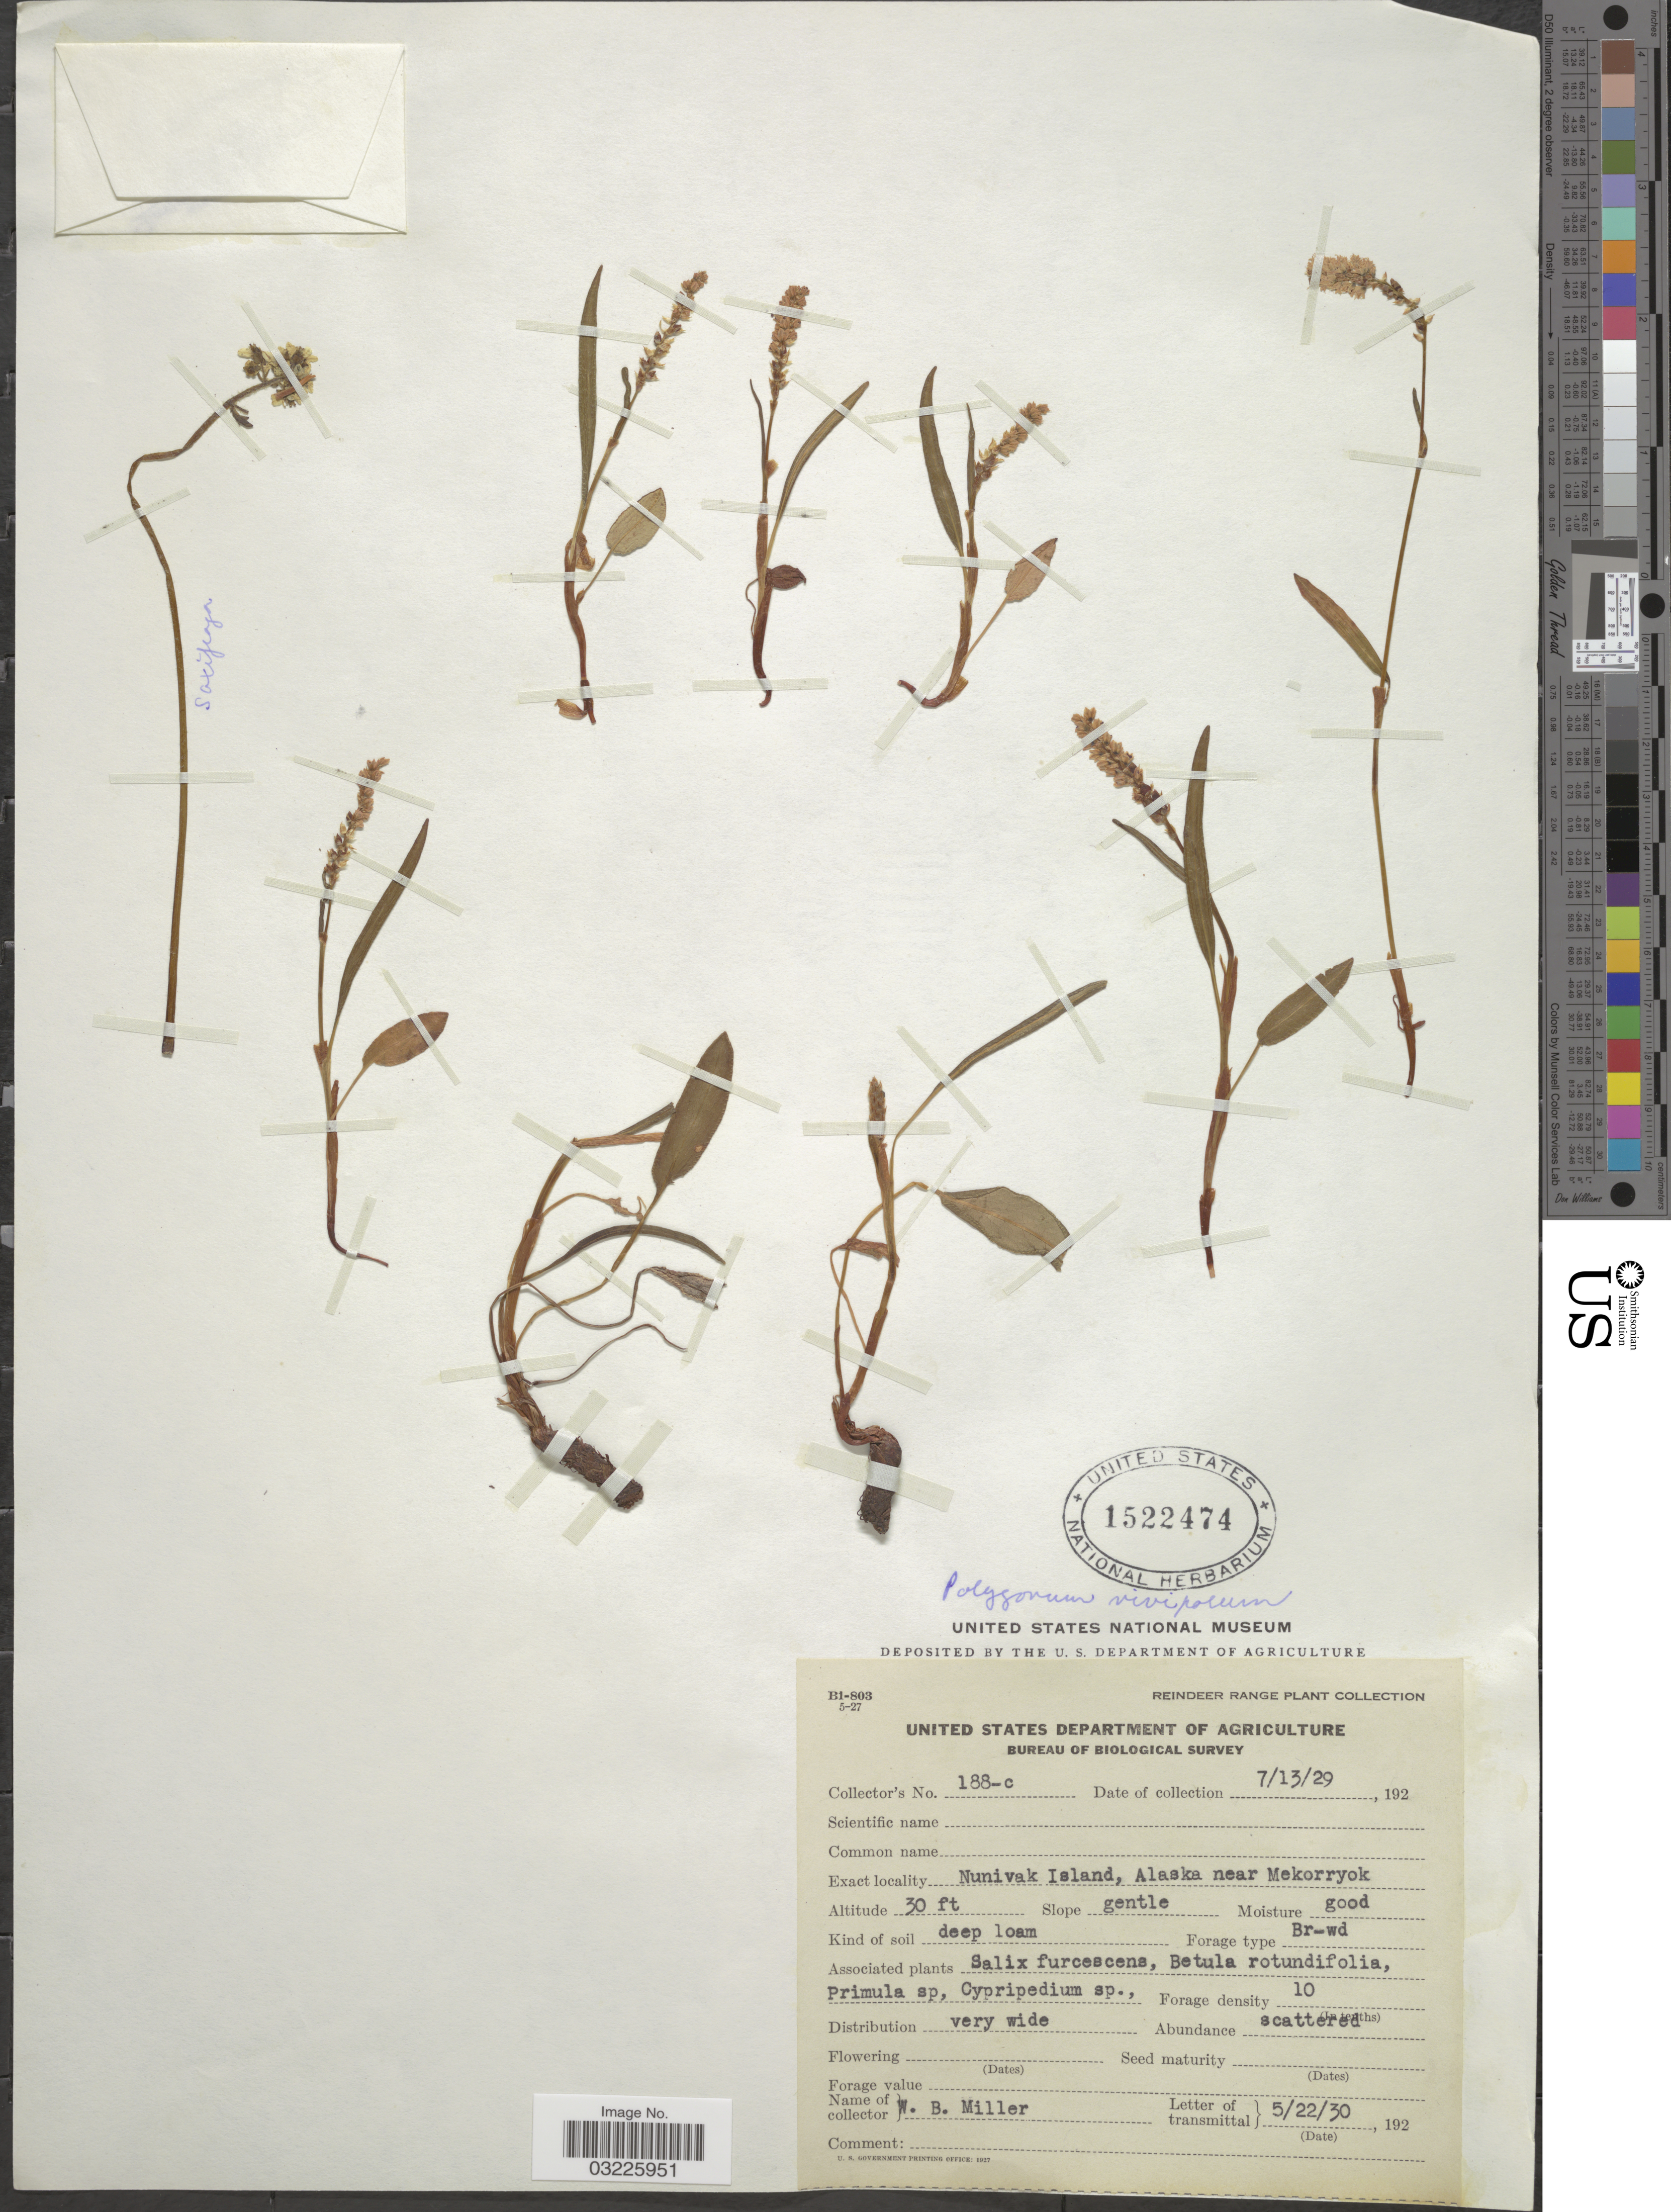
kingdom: Plantae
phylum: Tracheophyta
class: Magnoliopsida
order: Caryophyllales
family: Polygonaceae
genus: Bistorta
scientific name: Bistorta vivipara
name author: (L.) Delarbre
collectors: W. Miller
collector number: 188-c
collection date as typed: Transcribed d/m/y: 13/7/29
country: United States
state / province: Alaska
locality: Nunivak Island, Alaska near Mekorryok.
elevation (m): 9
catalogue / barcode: US 1522474